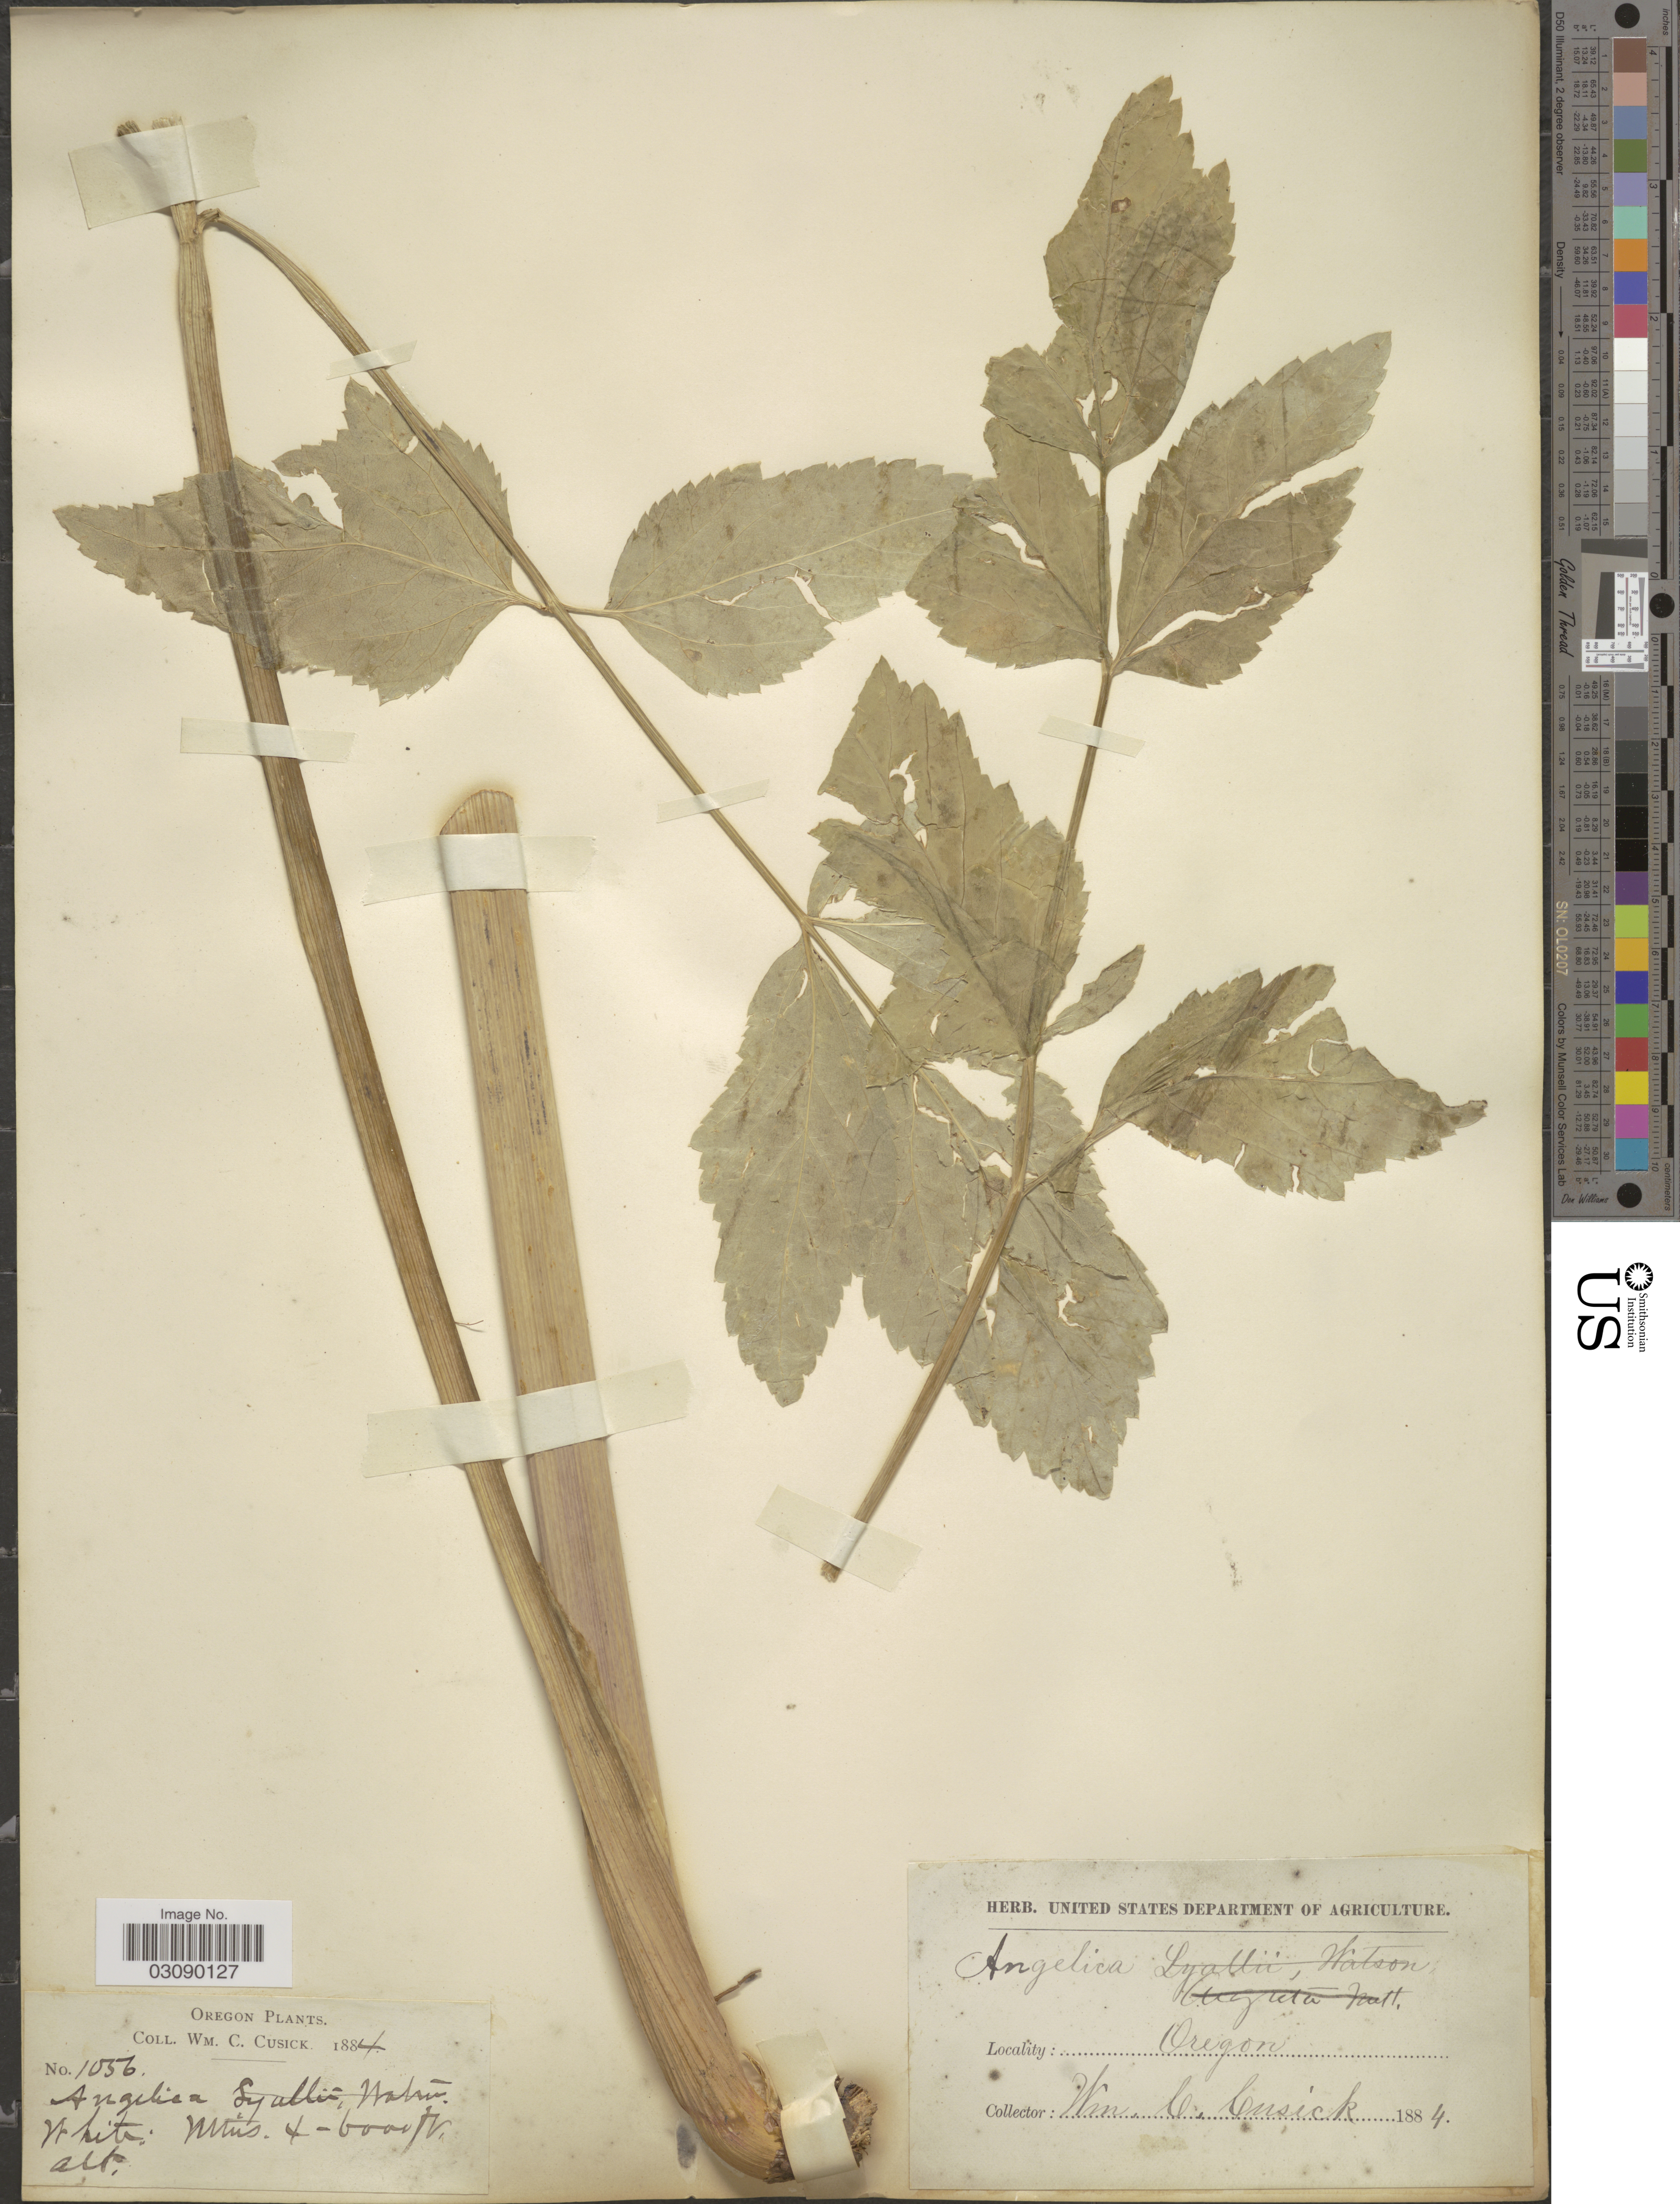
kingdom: Plantae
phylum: Tracheophyta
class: Magnoliopsida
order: Apiales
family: Apiaceae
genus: Angelica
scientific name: Angelica arguta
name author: Nutt.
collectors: W. C. Cusick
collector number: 1056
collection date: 1884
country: United States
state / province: Oregon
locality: White Mtns.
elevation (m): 1219